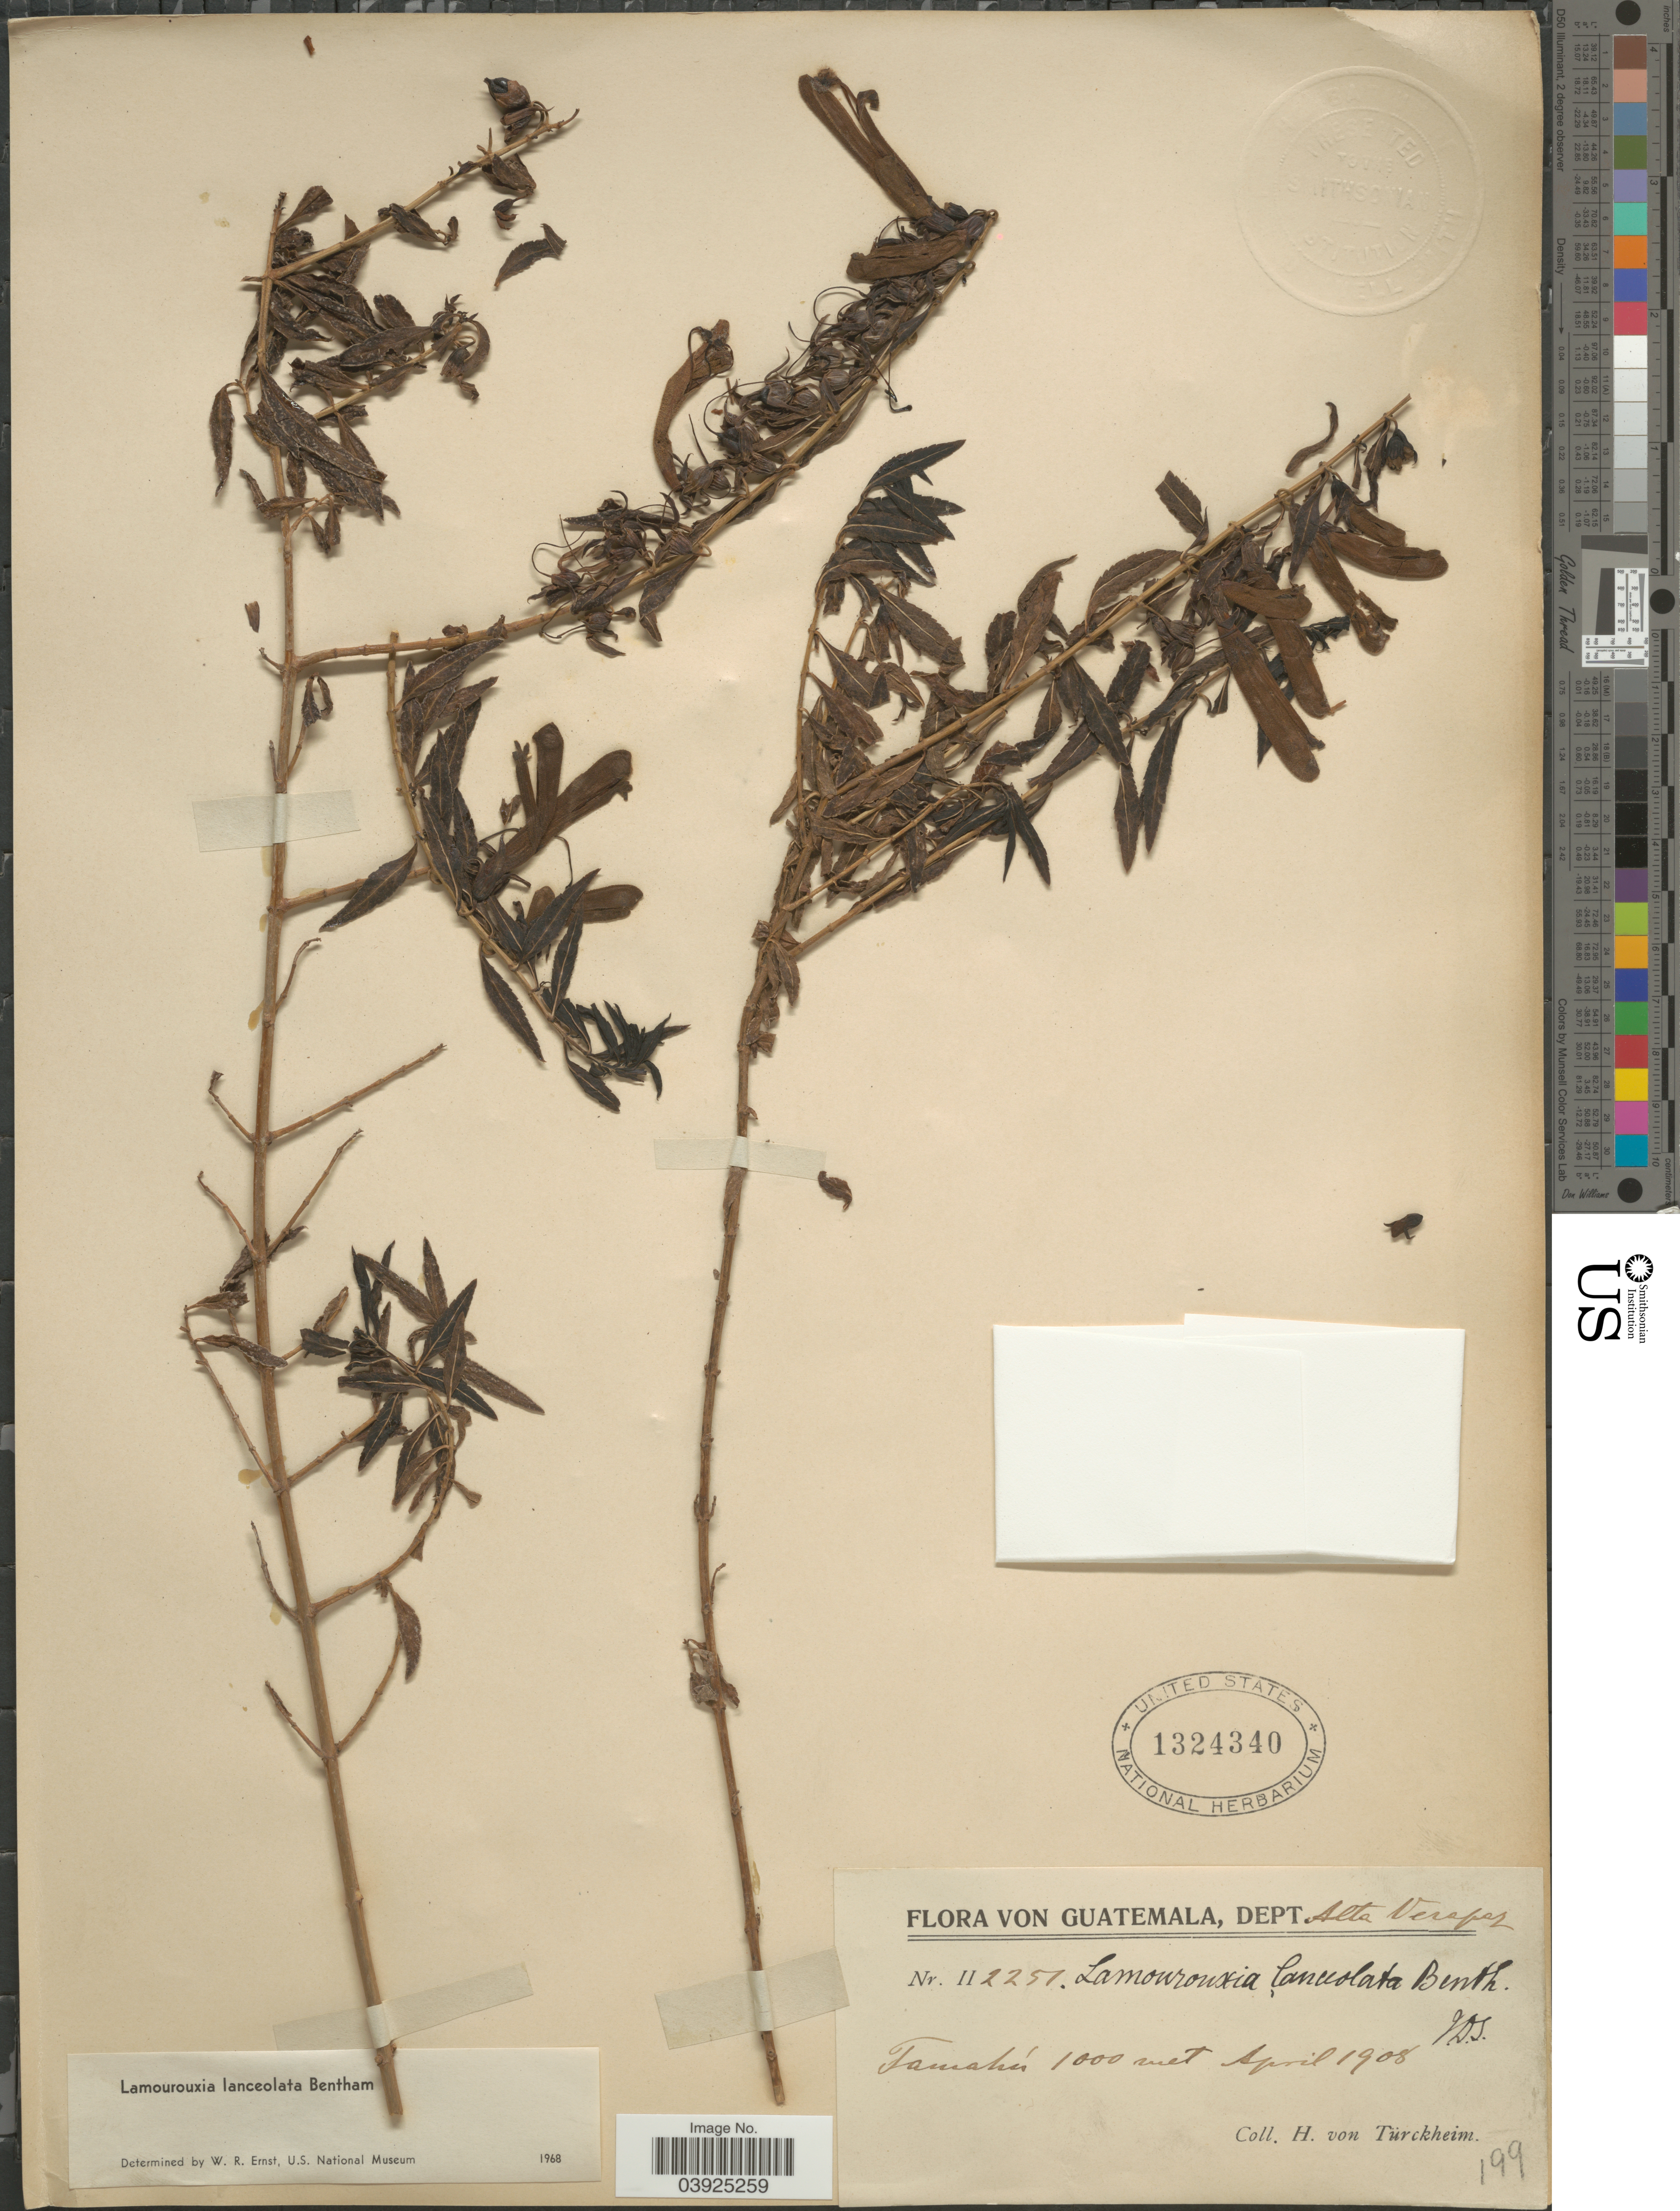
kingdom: Plantae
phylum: Tracheophyta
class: Magnoliopsida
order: Lamiales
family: Orobanchaceae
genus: Lamourouxia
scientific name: Lamourouxia lanceolata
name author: Benth.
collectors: H. von Türckheim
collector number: II2251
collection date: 1908-04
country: Guatemala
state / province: Alta Verapaz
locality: Dept. Alta Verapaz. Tamahú.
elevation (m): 1000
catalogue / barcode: US 1324340